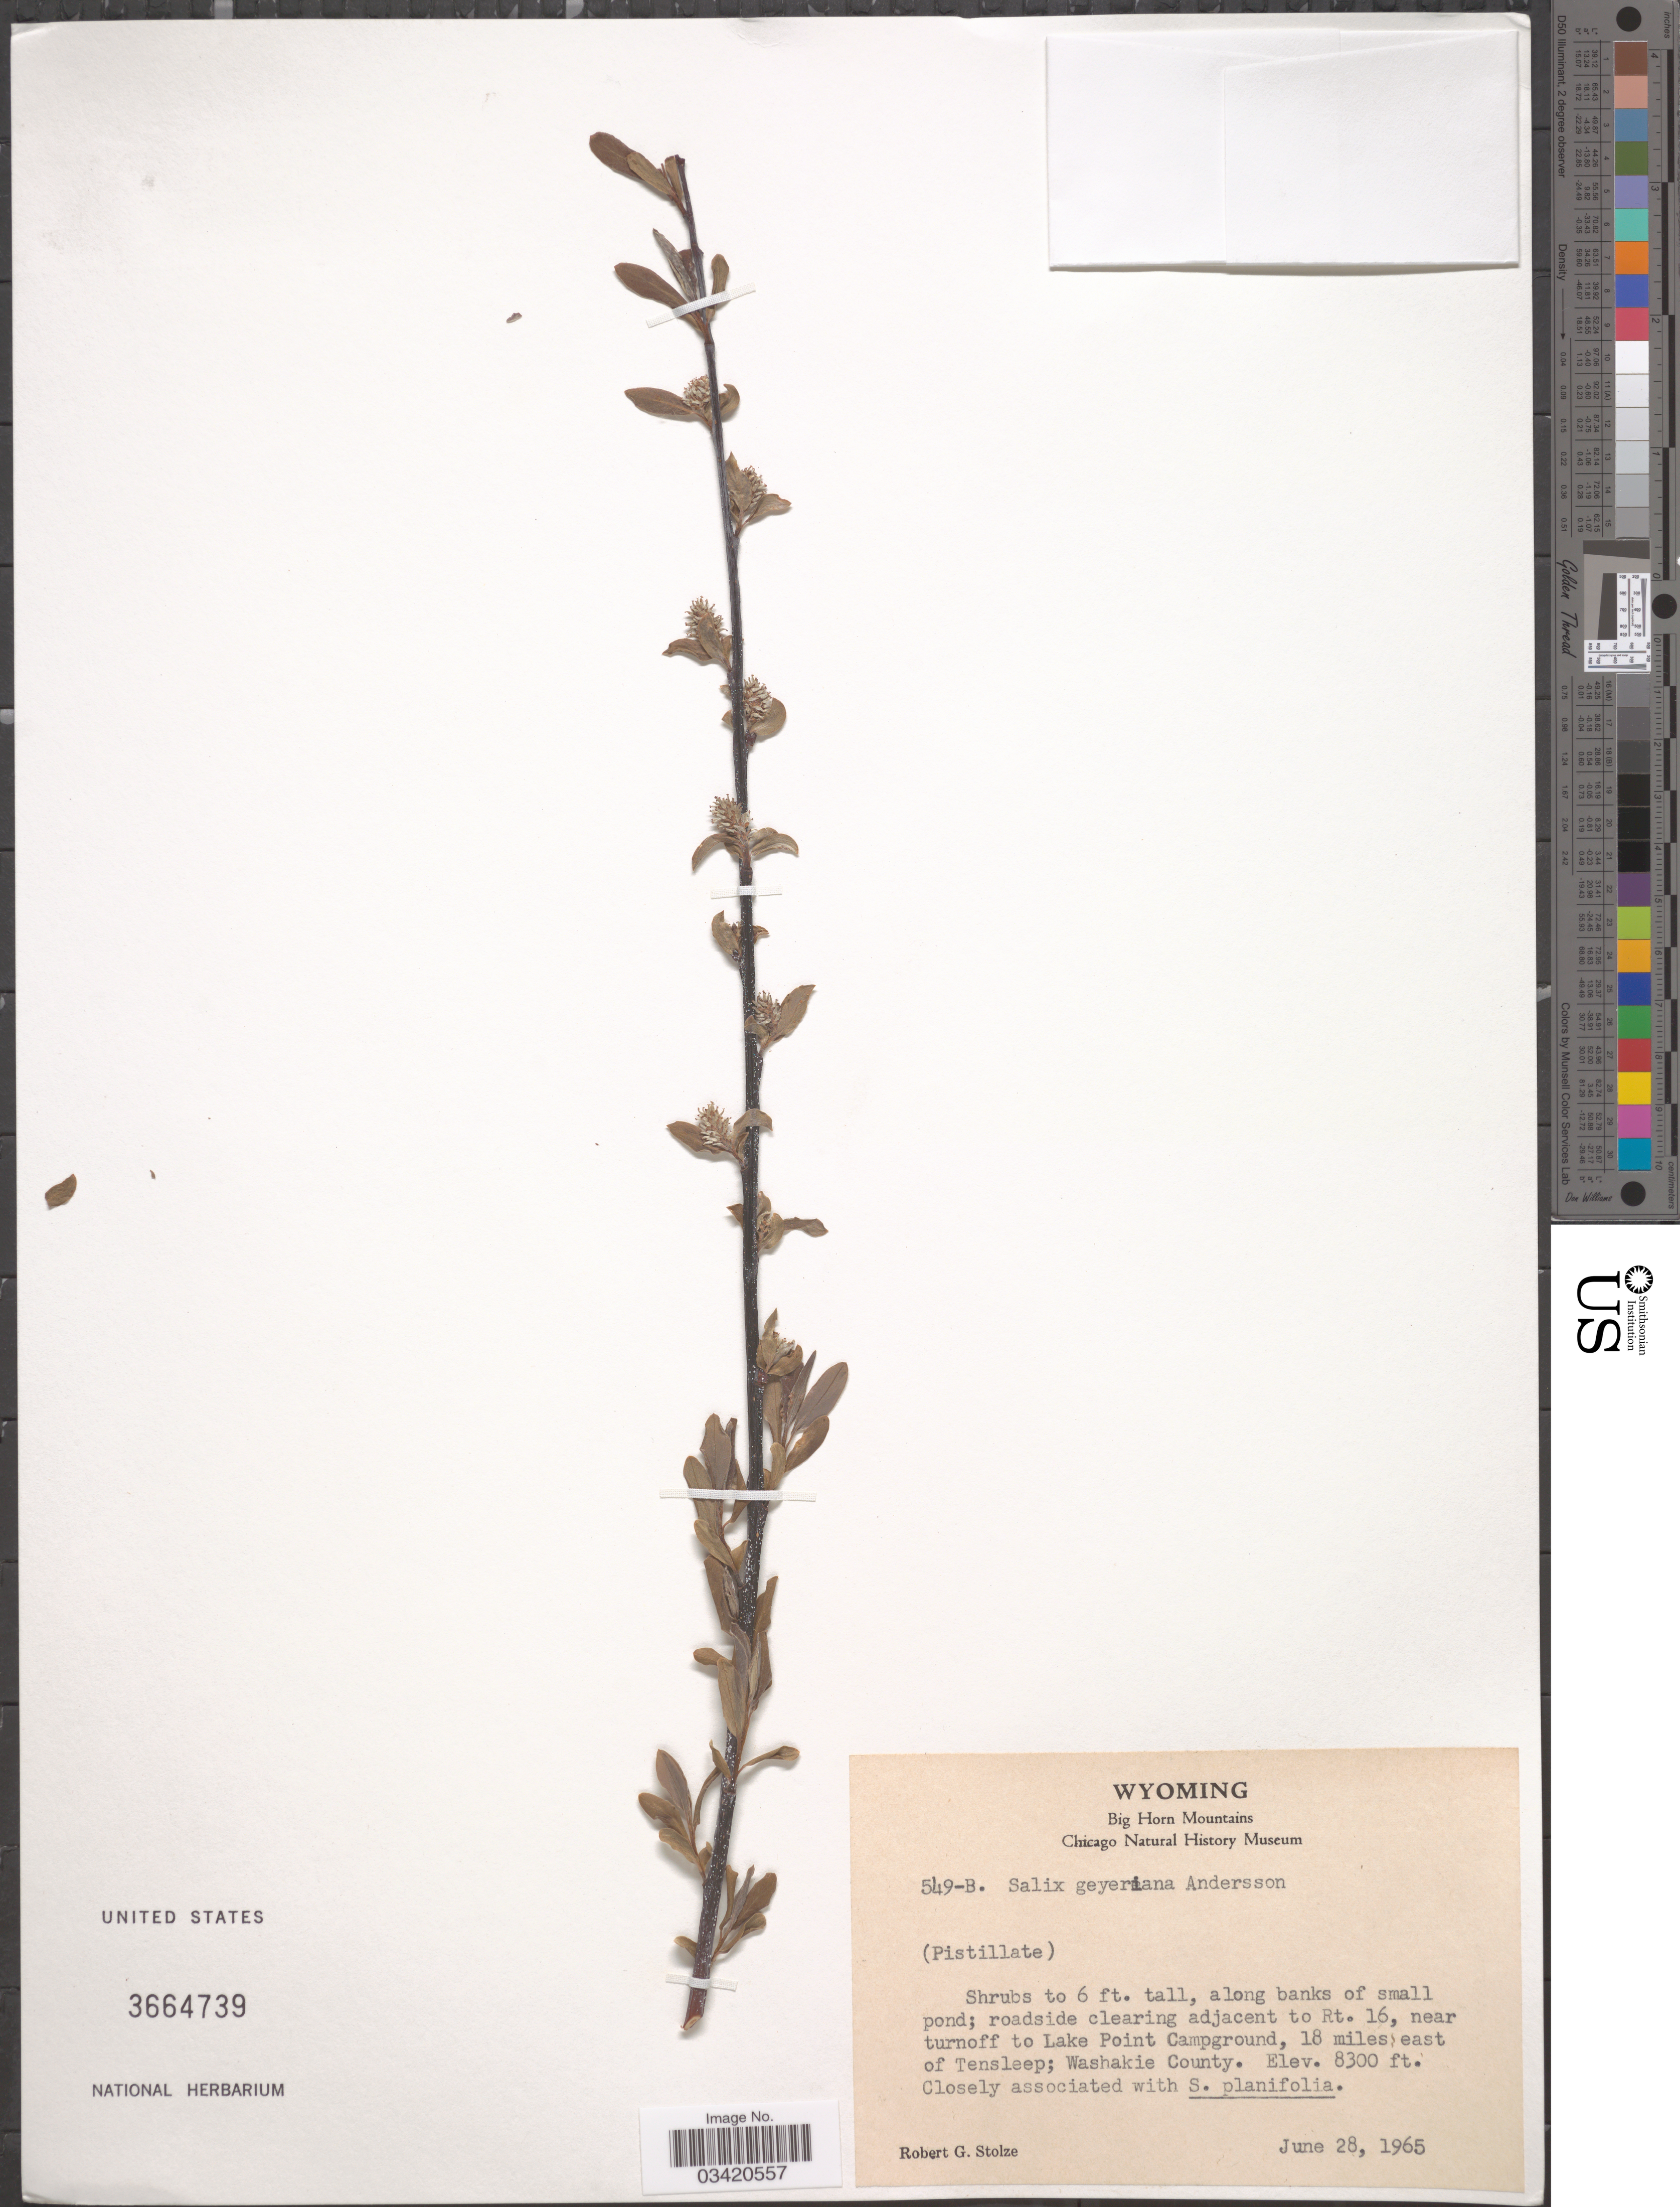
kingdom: Plantae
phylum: Tracheophyta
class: Magnoliopsida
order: Malpighiales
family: Salicaceae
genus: Salix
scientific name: Salix geyeriana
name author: Andersson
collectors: R. G. Stolze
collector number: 549-B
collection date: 1965-06-28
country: United States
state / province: Wyoming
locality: Big Horn Mountains. Roadside clearing adjacent to Rt. 16, near turnoff to Lake Point Campground, 18 miles east of Tensleep; Washakie County.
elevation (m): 2530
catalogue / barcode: US 3664739